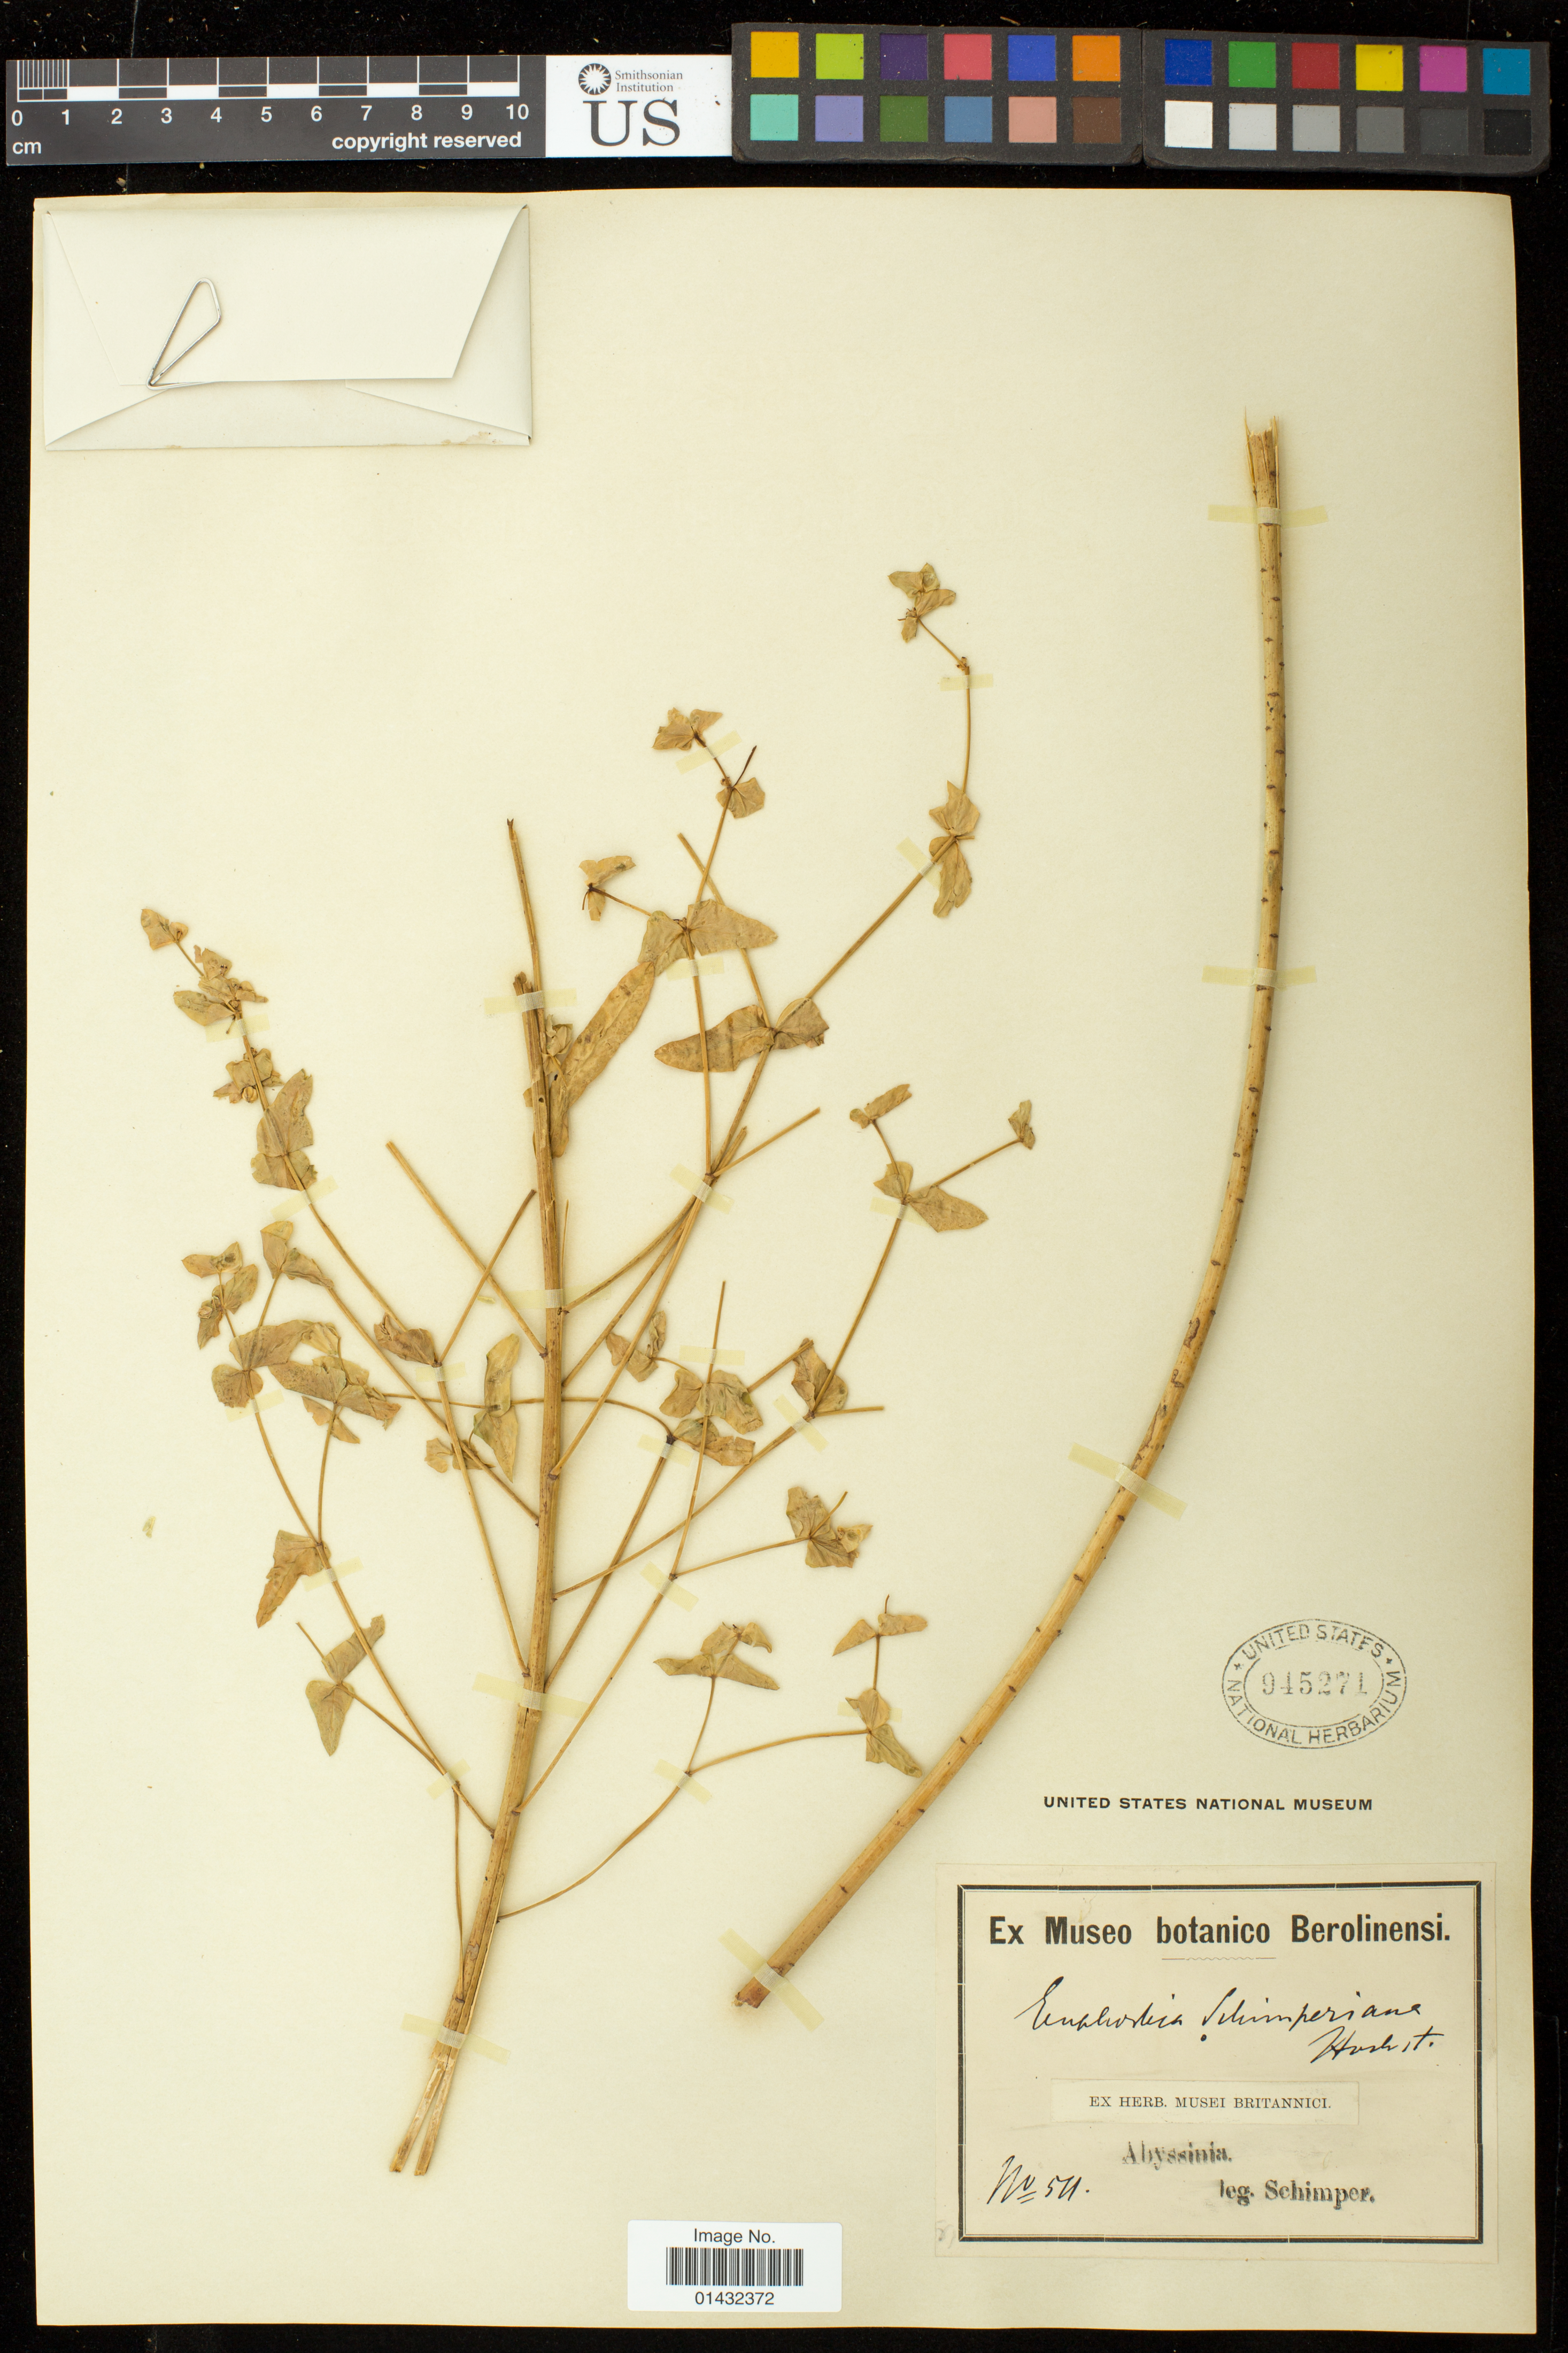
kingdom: Plantae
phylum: Tracheophyta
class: Magnoliopsida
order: Malpighiales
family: Euphorbiaceae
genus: Euphorbia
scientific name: Euphorbia schimperiana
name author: Hochst. ex A. Rich.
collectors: -. Schimper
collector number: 54 [571? 511?]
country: Ethiopia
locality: Abyssinia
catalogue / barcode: US 945271